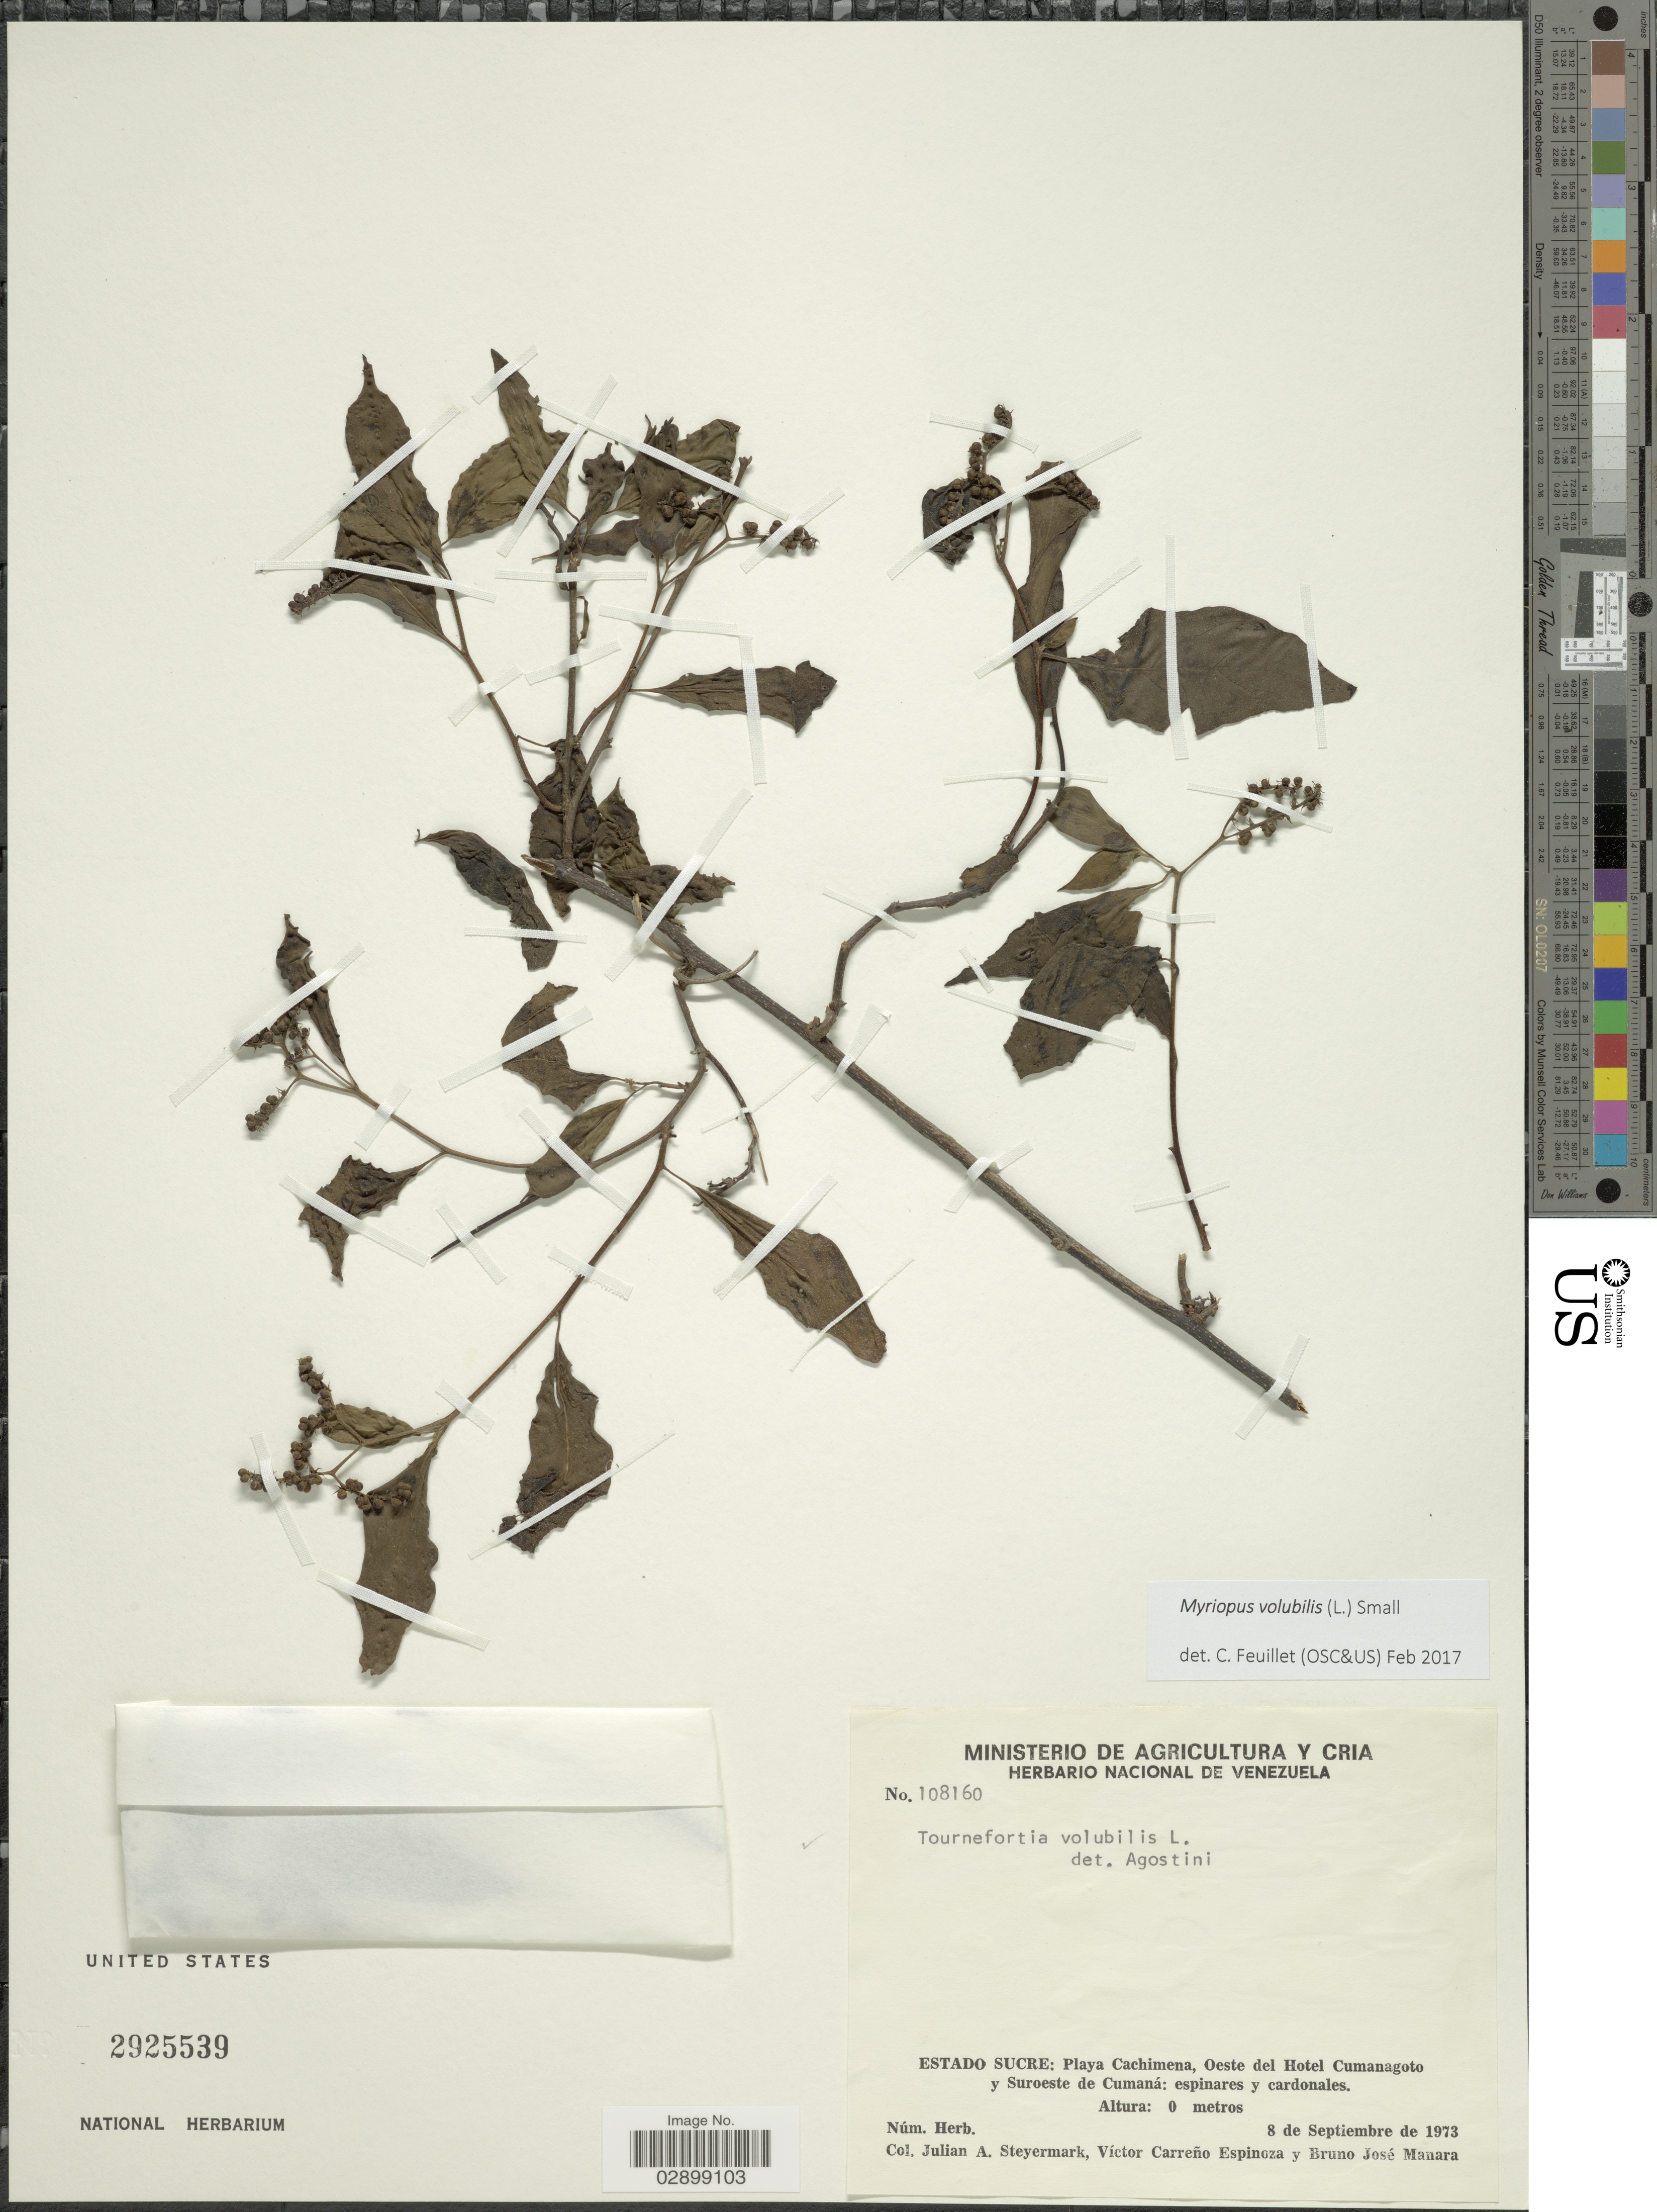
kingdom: Plantae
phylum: Tracheophyta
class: Magnoliopsida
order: Boraginales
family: Heliotropiaceae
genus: Myriopus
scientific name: Myriopus volubilis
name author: (L.) Small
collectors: J. Steyermark, V. Espinoza & B. Manara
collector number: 108160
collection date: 1973-09-08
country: Venezuela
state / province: Sucre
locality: Playa Cachimena, Oeste del Hotel Cumanagoto y Suroeste de Cumaná.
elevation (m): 0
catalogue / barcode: US 2925539